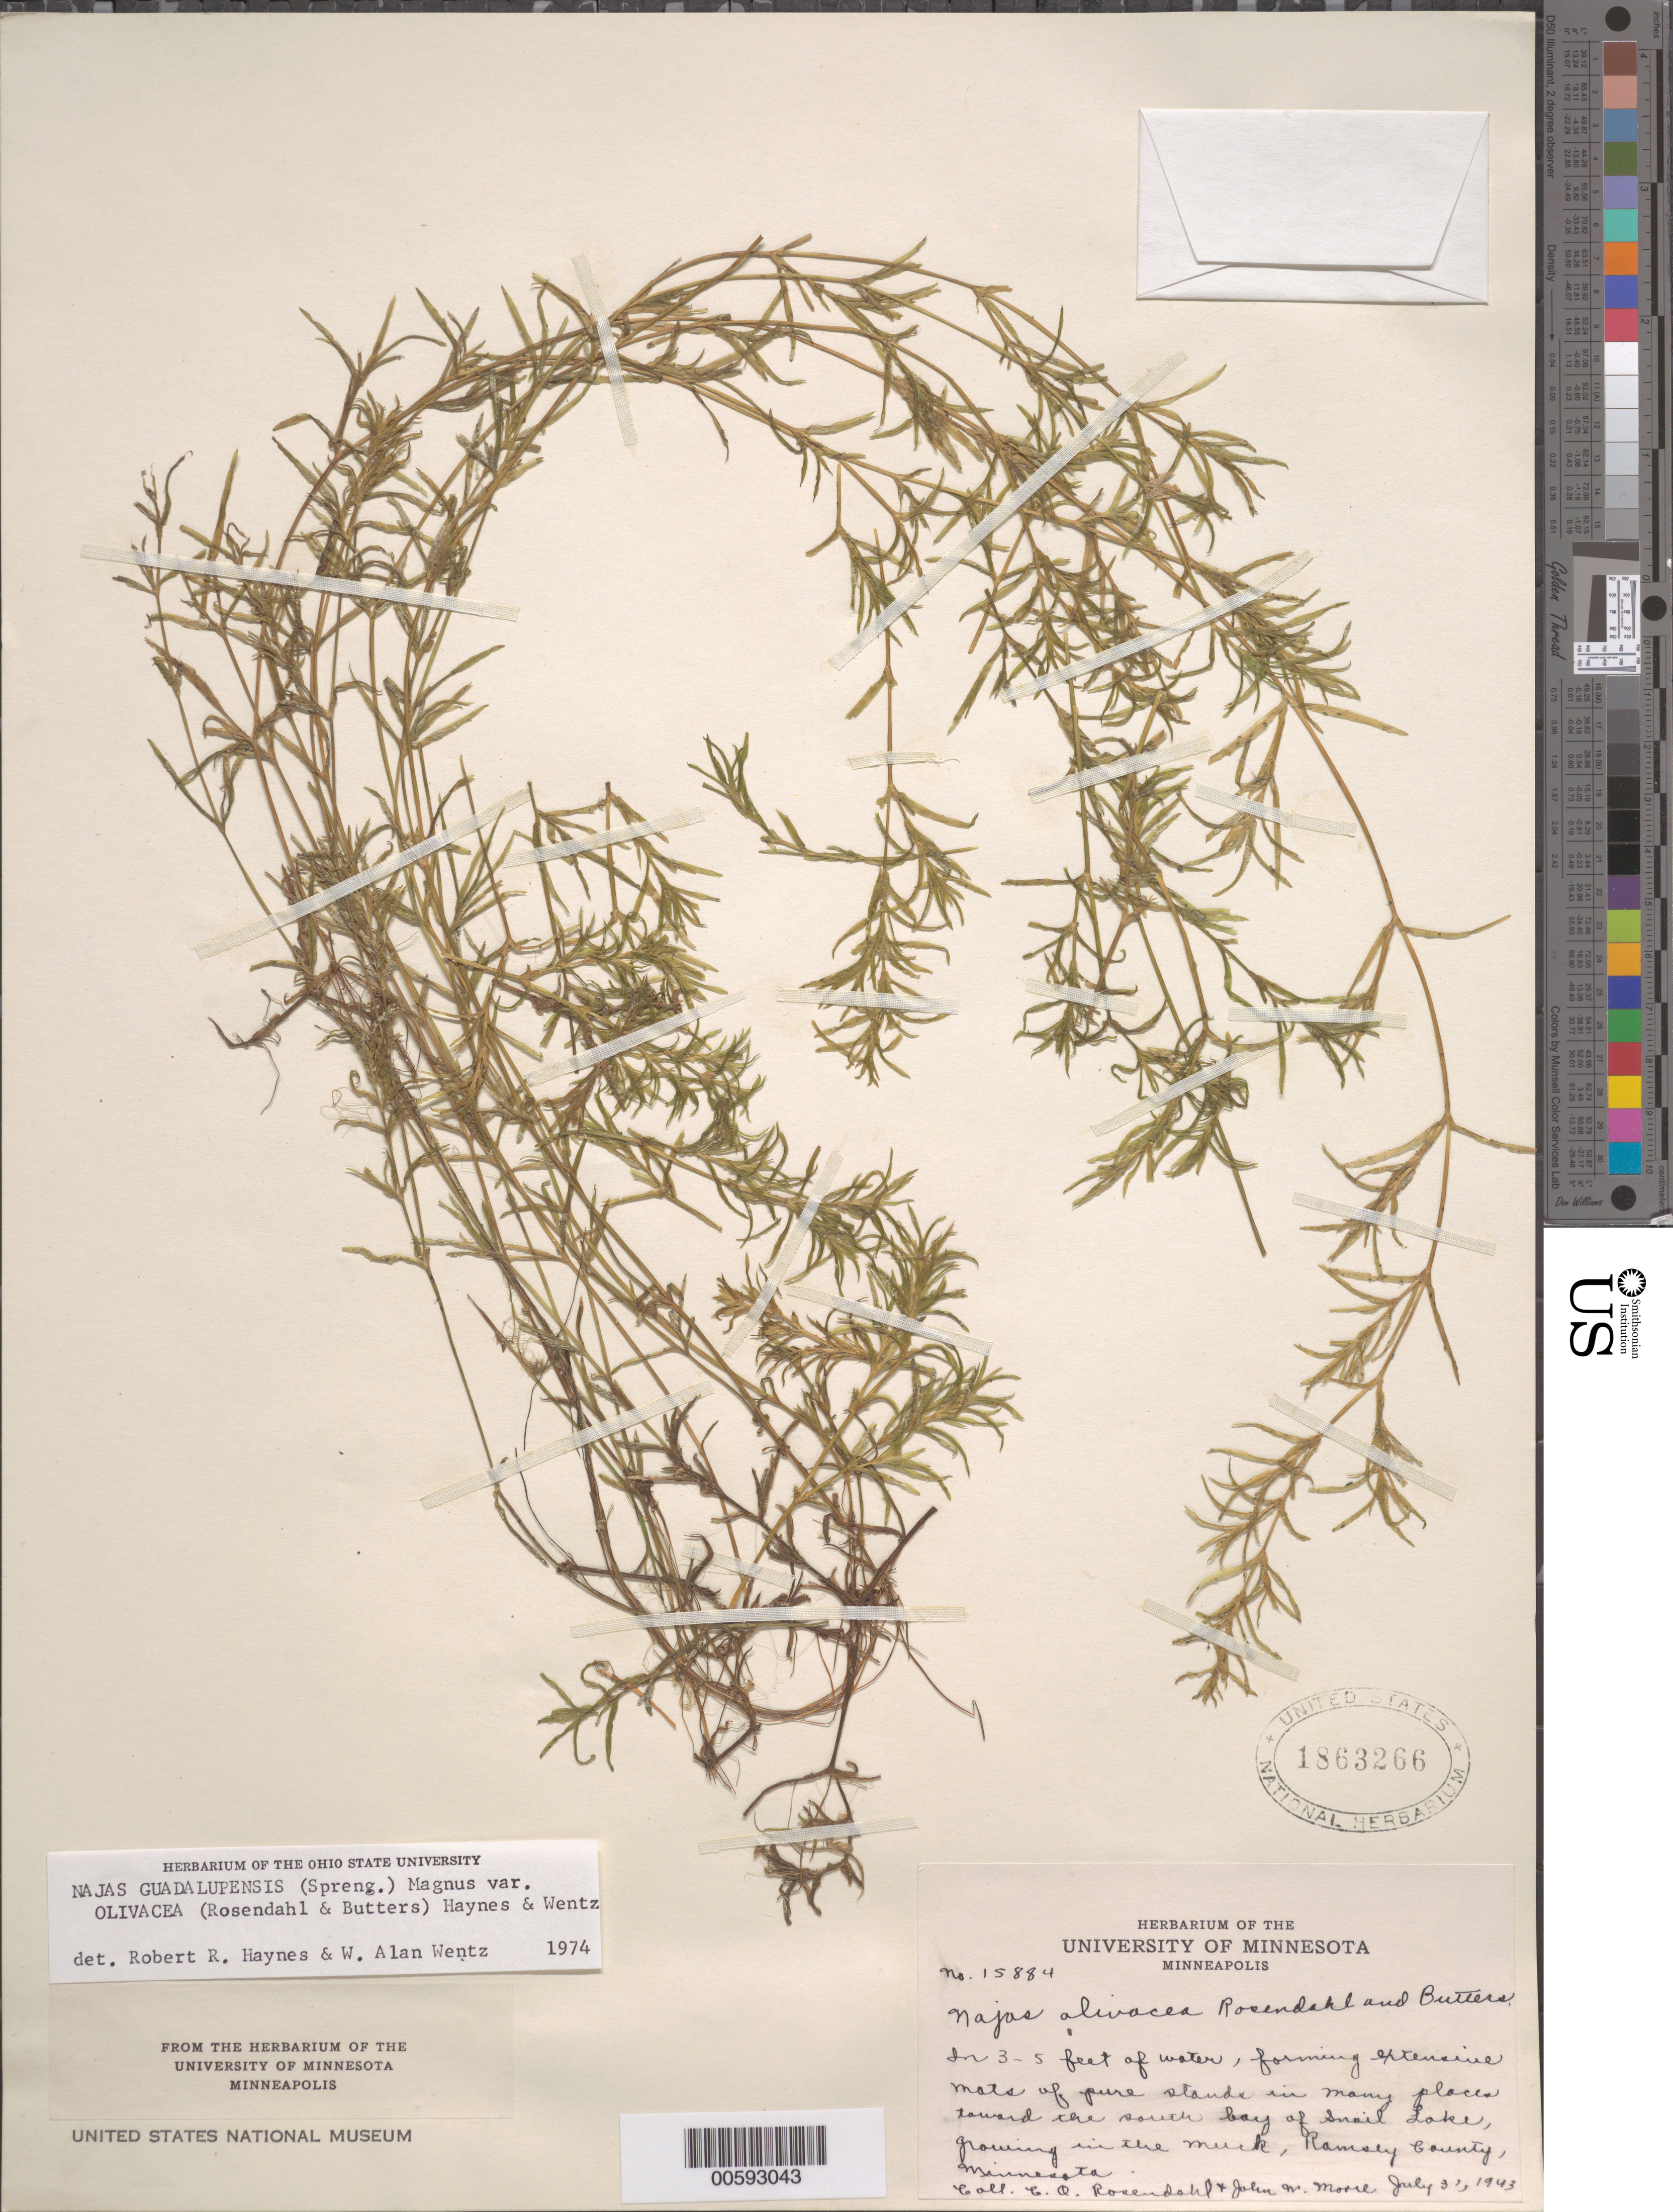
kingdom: Plantae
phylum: Tracheophyta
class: Liliopsida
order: Alismatales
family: Hydrocharitaceae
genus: Najas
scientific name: Najas guadalupensis var. olivacea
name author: (Rosend. & Butters) R.R. Haynes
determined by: Haynes, R. R.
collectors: C. O. Rosendahl & J. Moore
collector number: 15884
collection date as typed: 31 Jul 1943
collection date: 1943-07-31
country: United States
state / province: Minnesota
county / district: Ramsey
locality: South bay of Snail Lake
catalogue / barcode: US 1863266